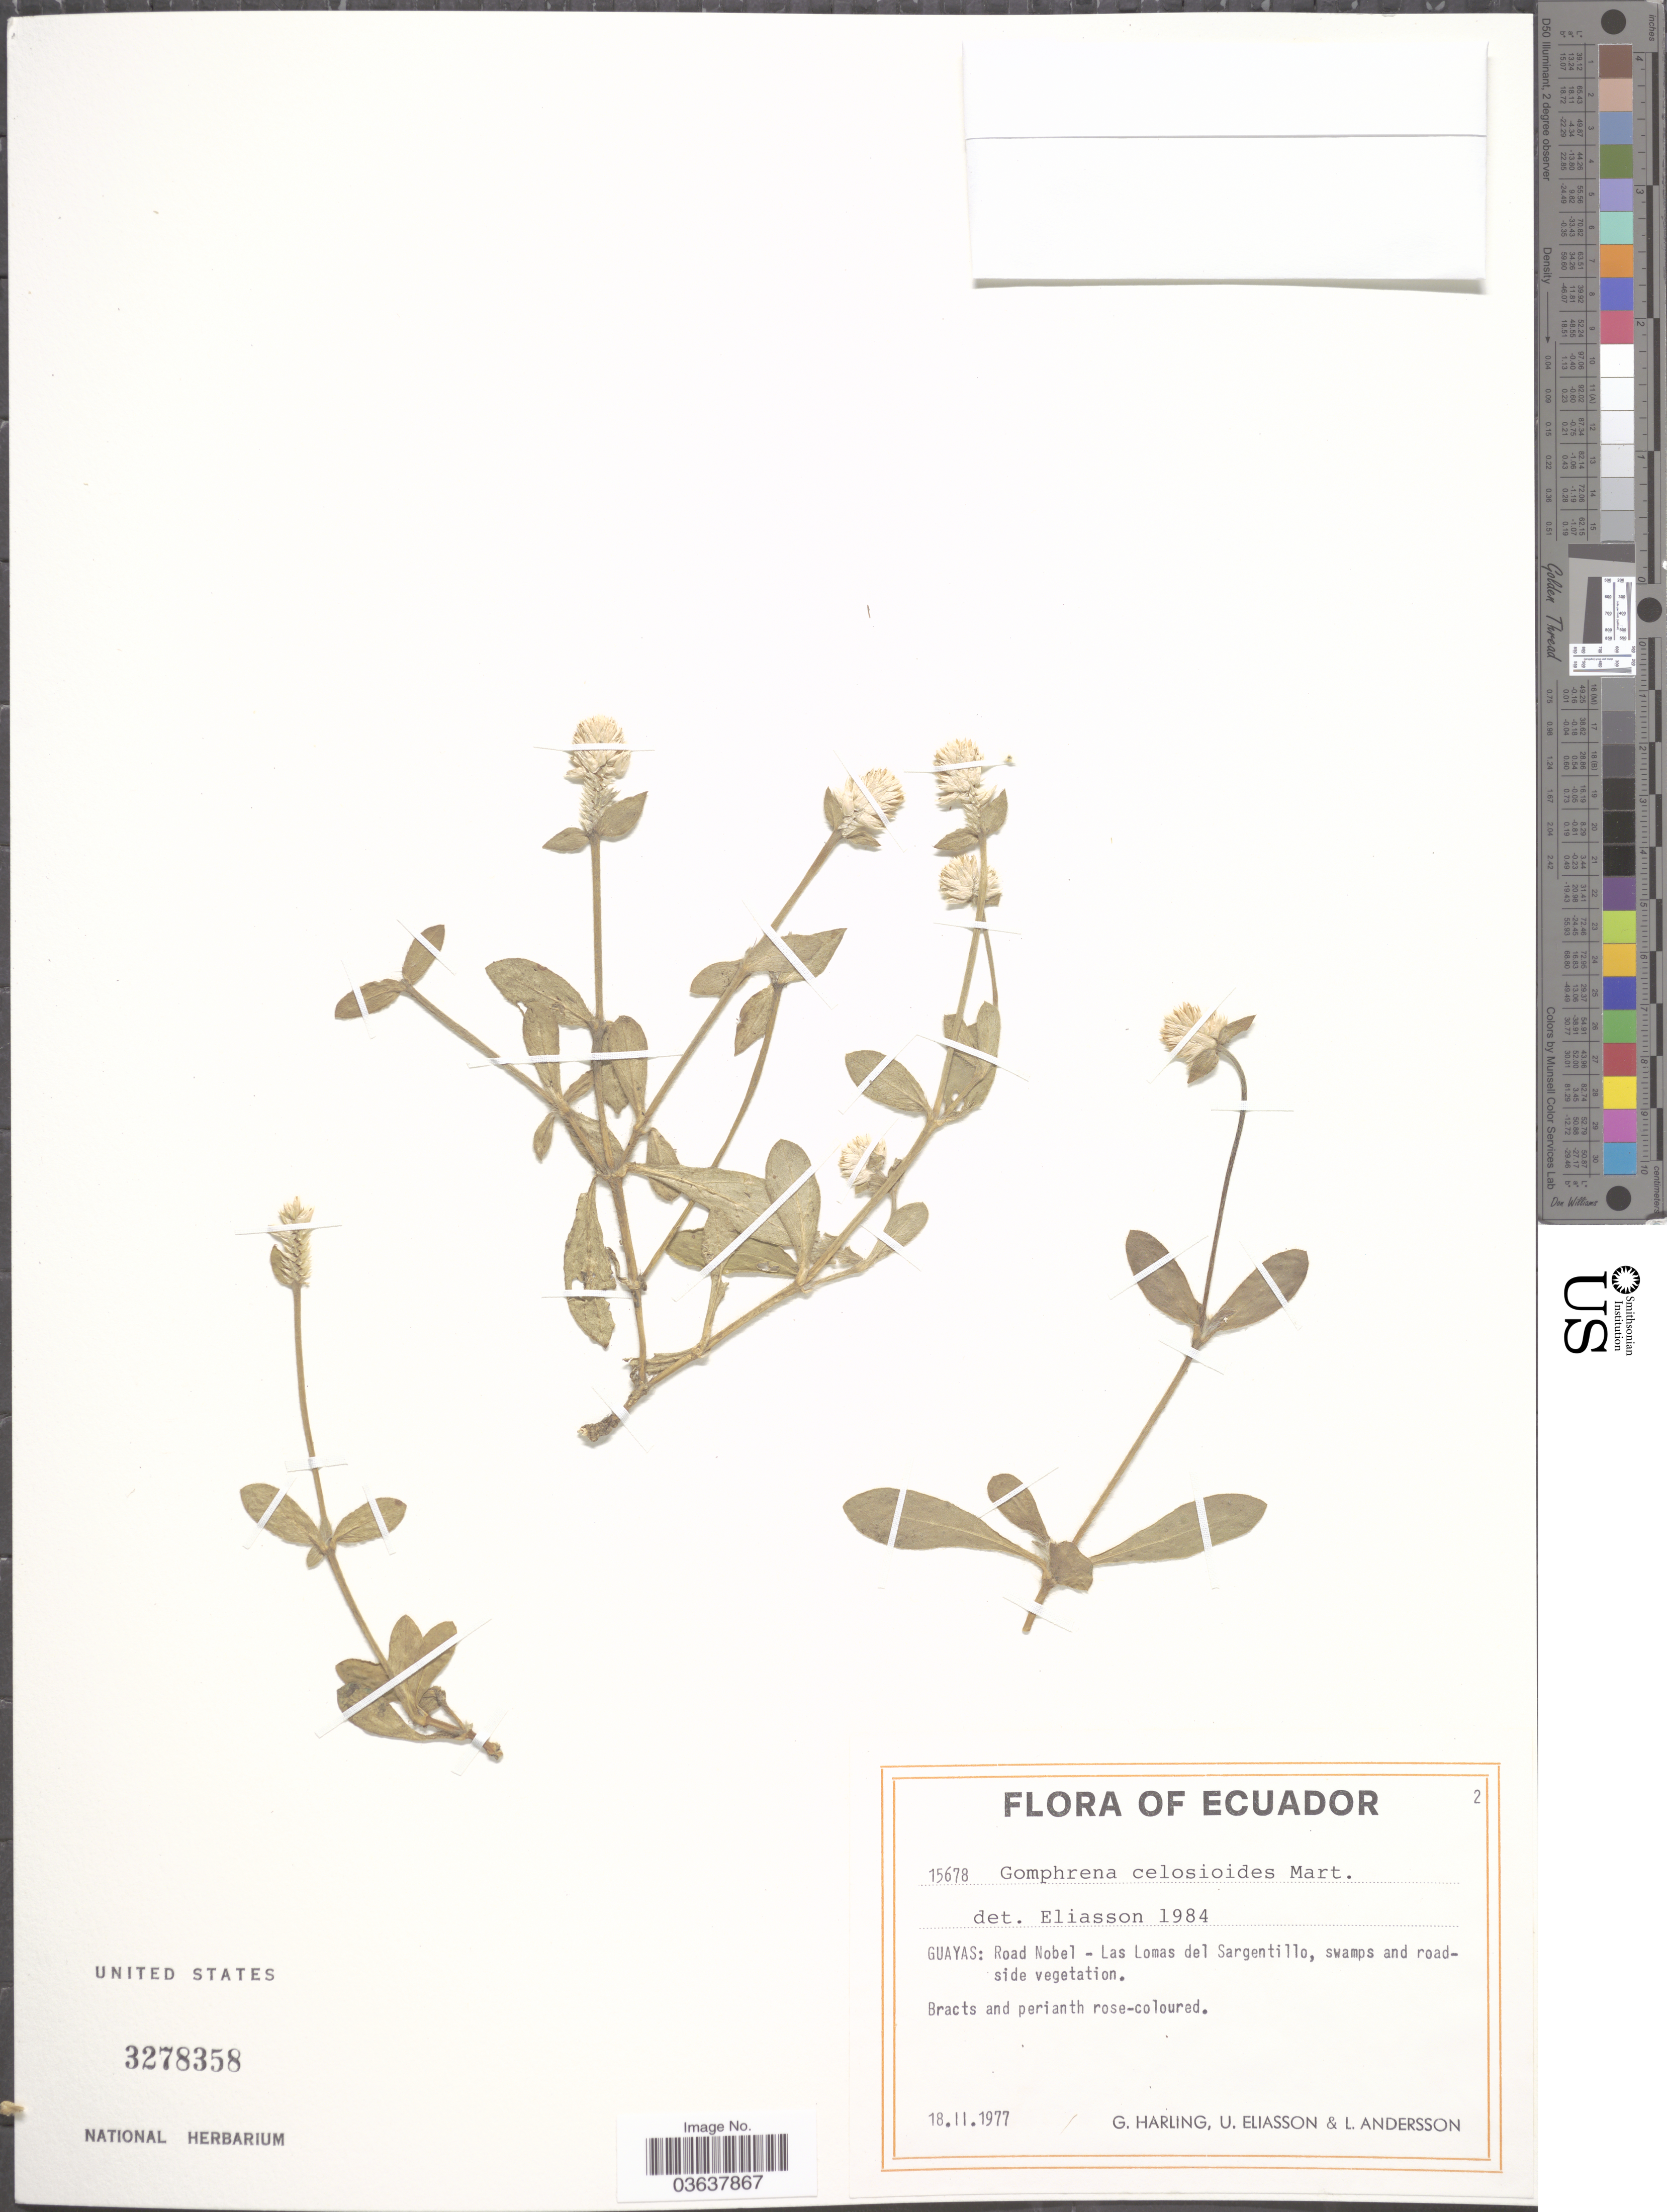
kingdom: Plantae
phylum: Tracheophyta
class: Magnoliopsida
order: Caryophyllales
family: Amaranthaceae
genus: Gomphrena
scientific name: Gomphrena celosioides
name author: Mart.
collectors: G. Harling, U. Eliasson & L. Andersson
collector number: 15678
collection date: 1977-11-18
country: Ecuador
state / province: Guayas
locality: Road Nobel - Las Lomas del Sargentillo.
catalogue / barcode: US 3278358